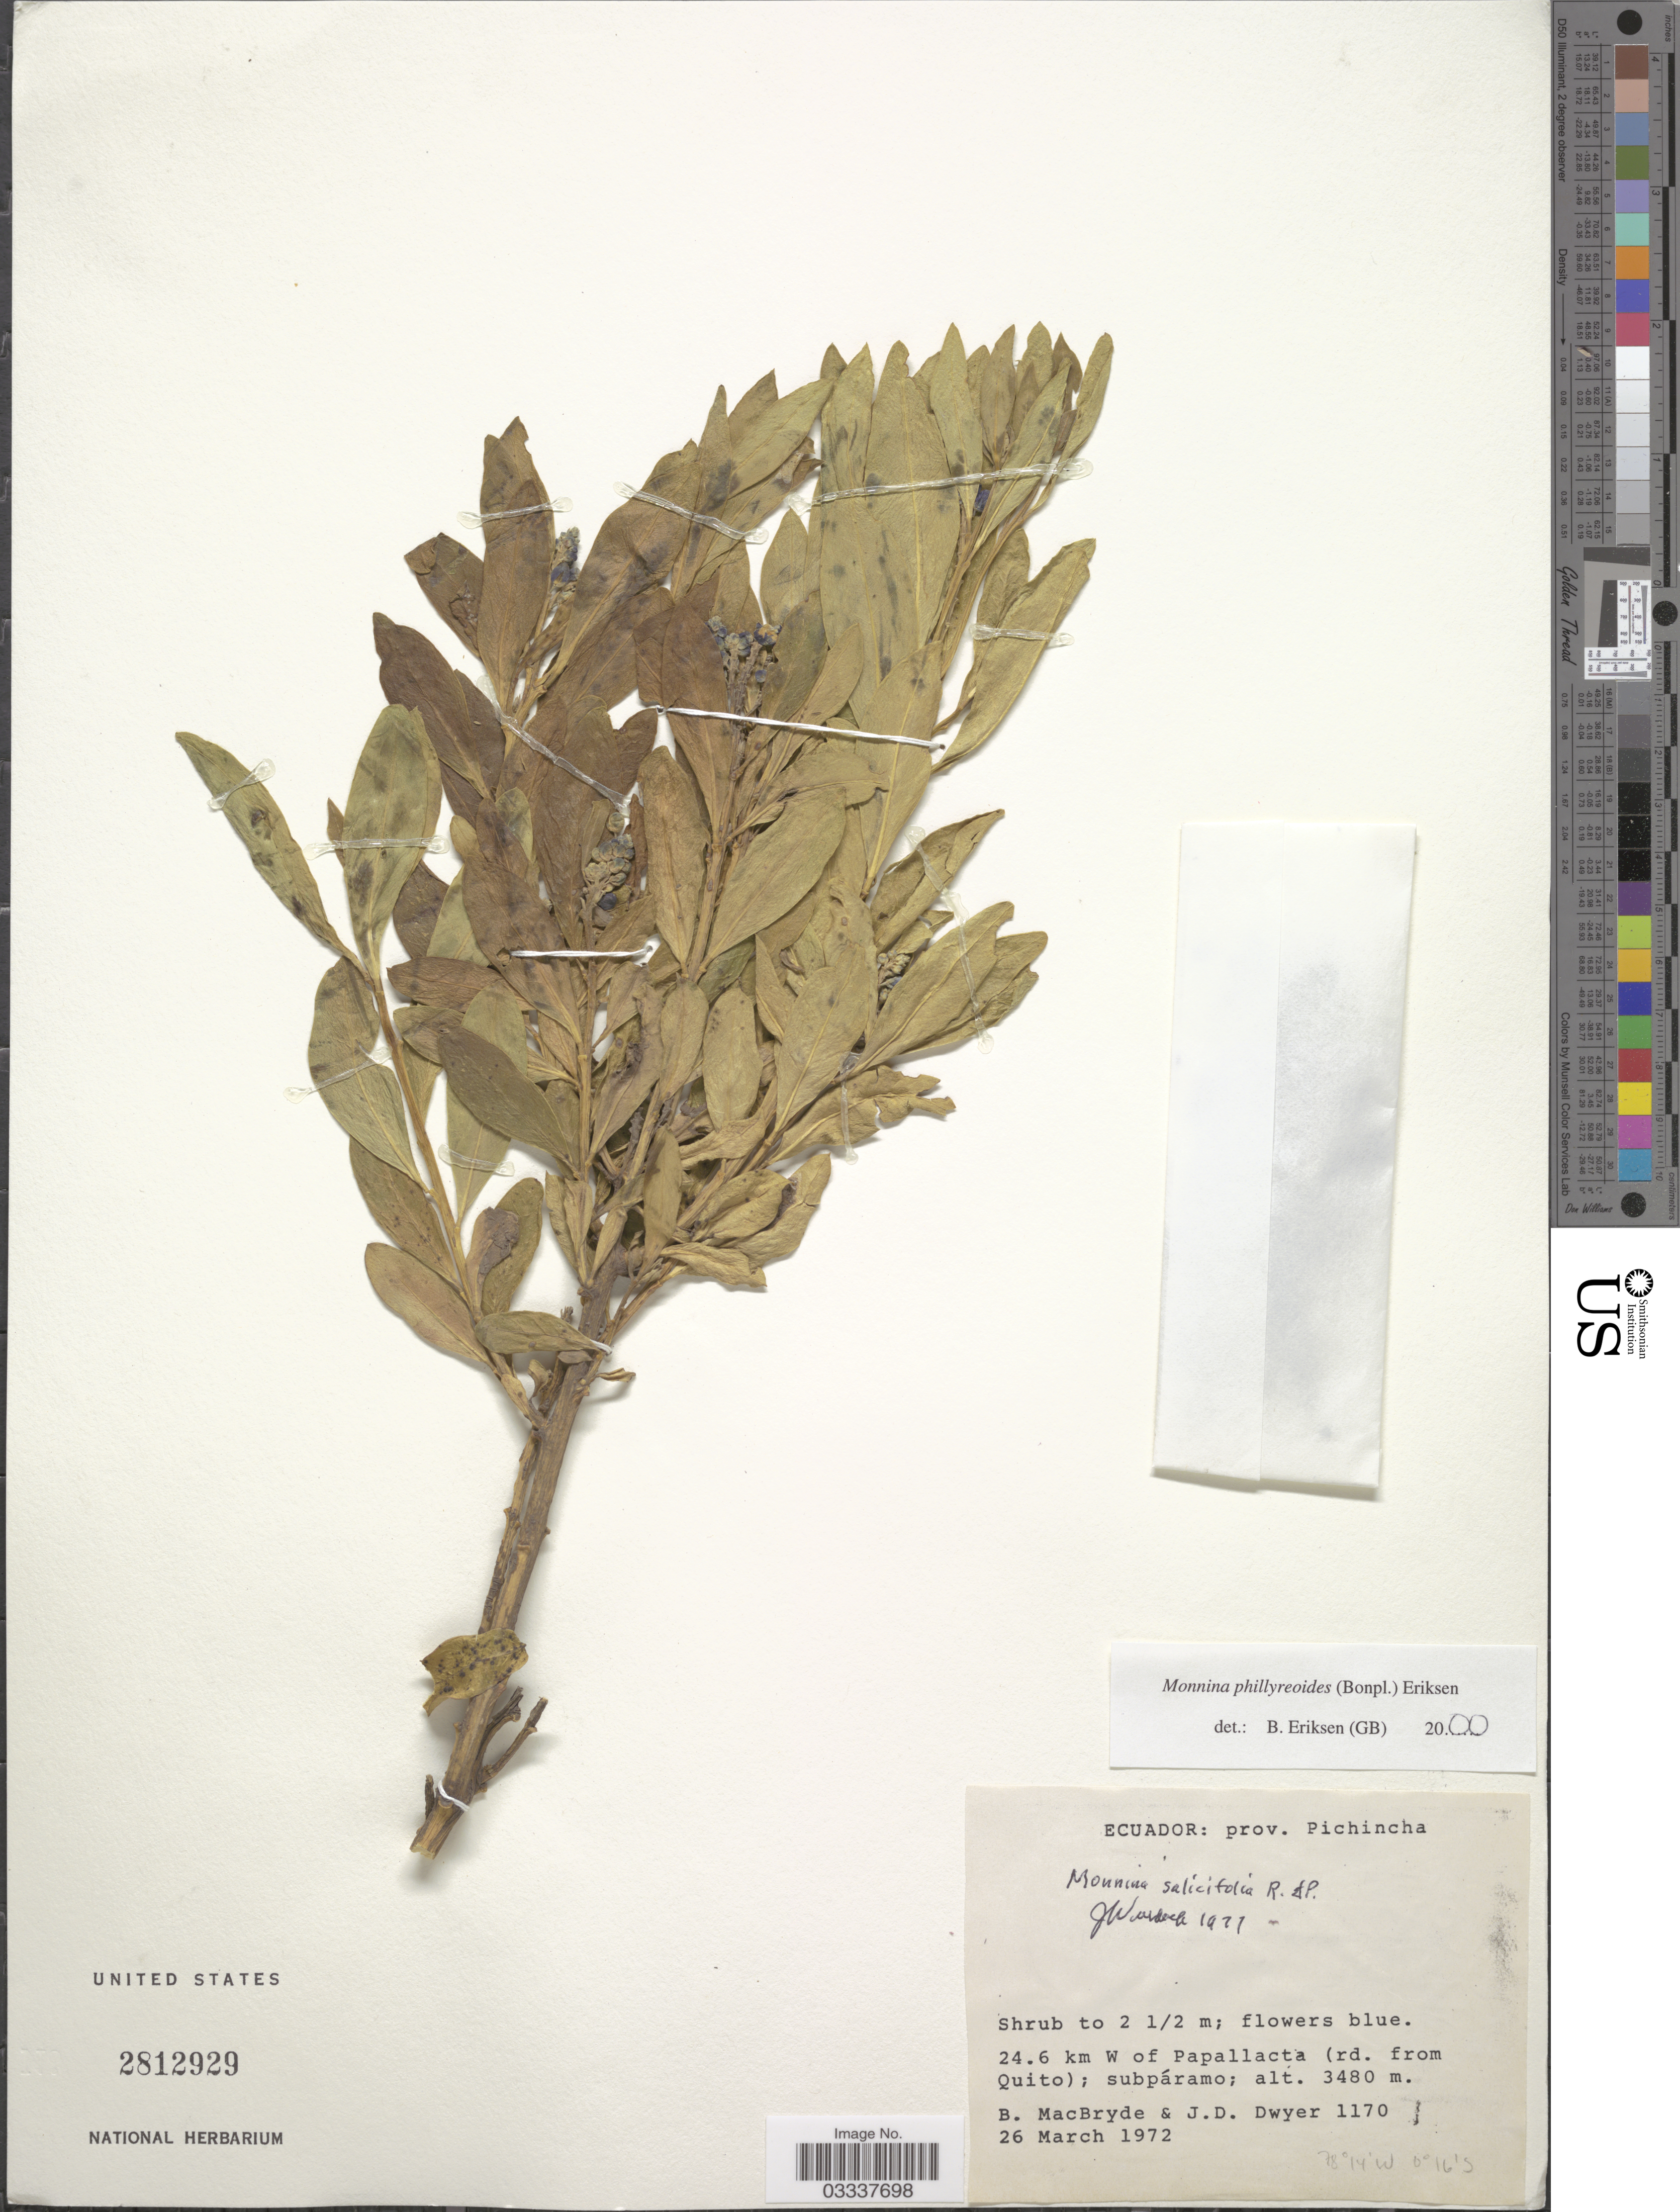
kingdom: Plantae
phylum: Tracheophyta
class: Magnoliopsida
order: Fabales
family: Polygalaceae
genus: Monnina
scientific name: Monnina phillyreoides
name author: (Bonpl.) B. Eriksen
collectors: B. MacBryde & J. D. Dwyer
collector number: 1170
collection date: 1972-03-26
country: Ecuador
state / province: Pichincha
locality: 24.6 km W of Papallacta (rd. from Quito).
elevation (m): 3480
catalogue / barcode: US 2812929